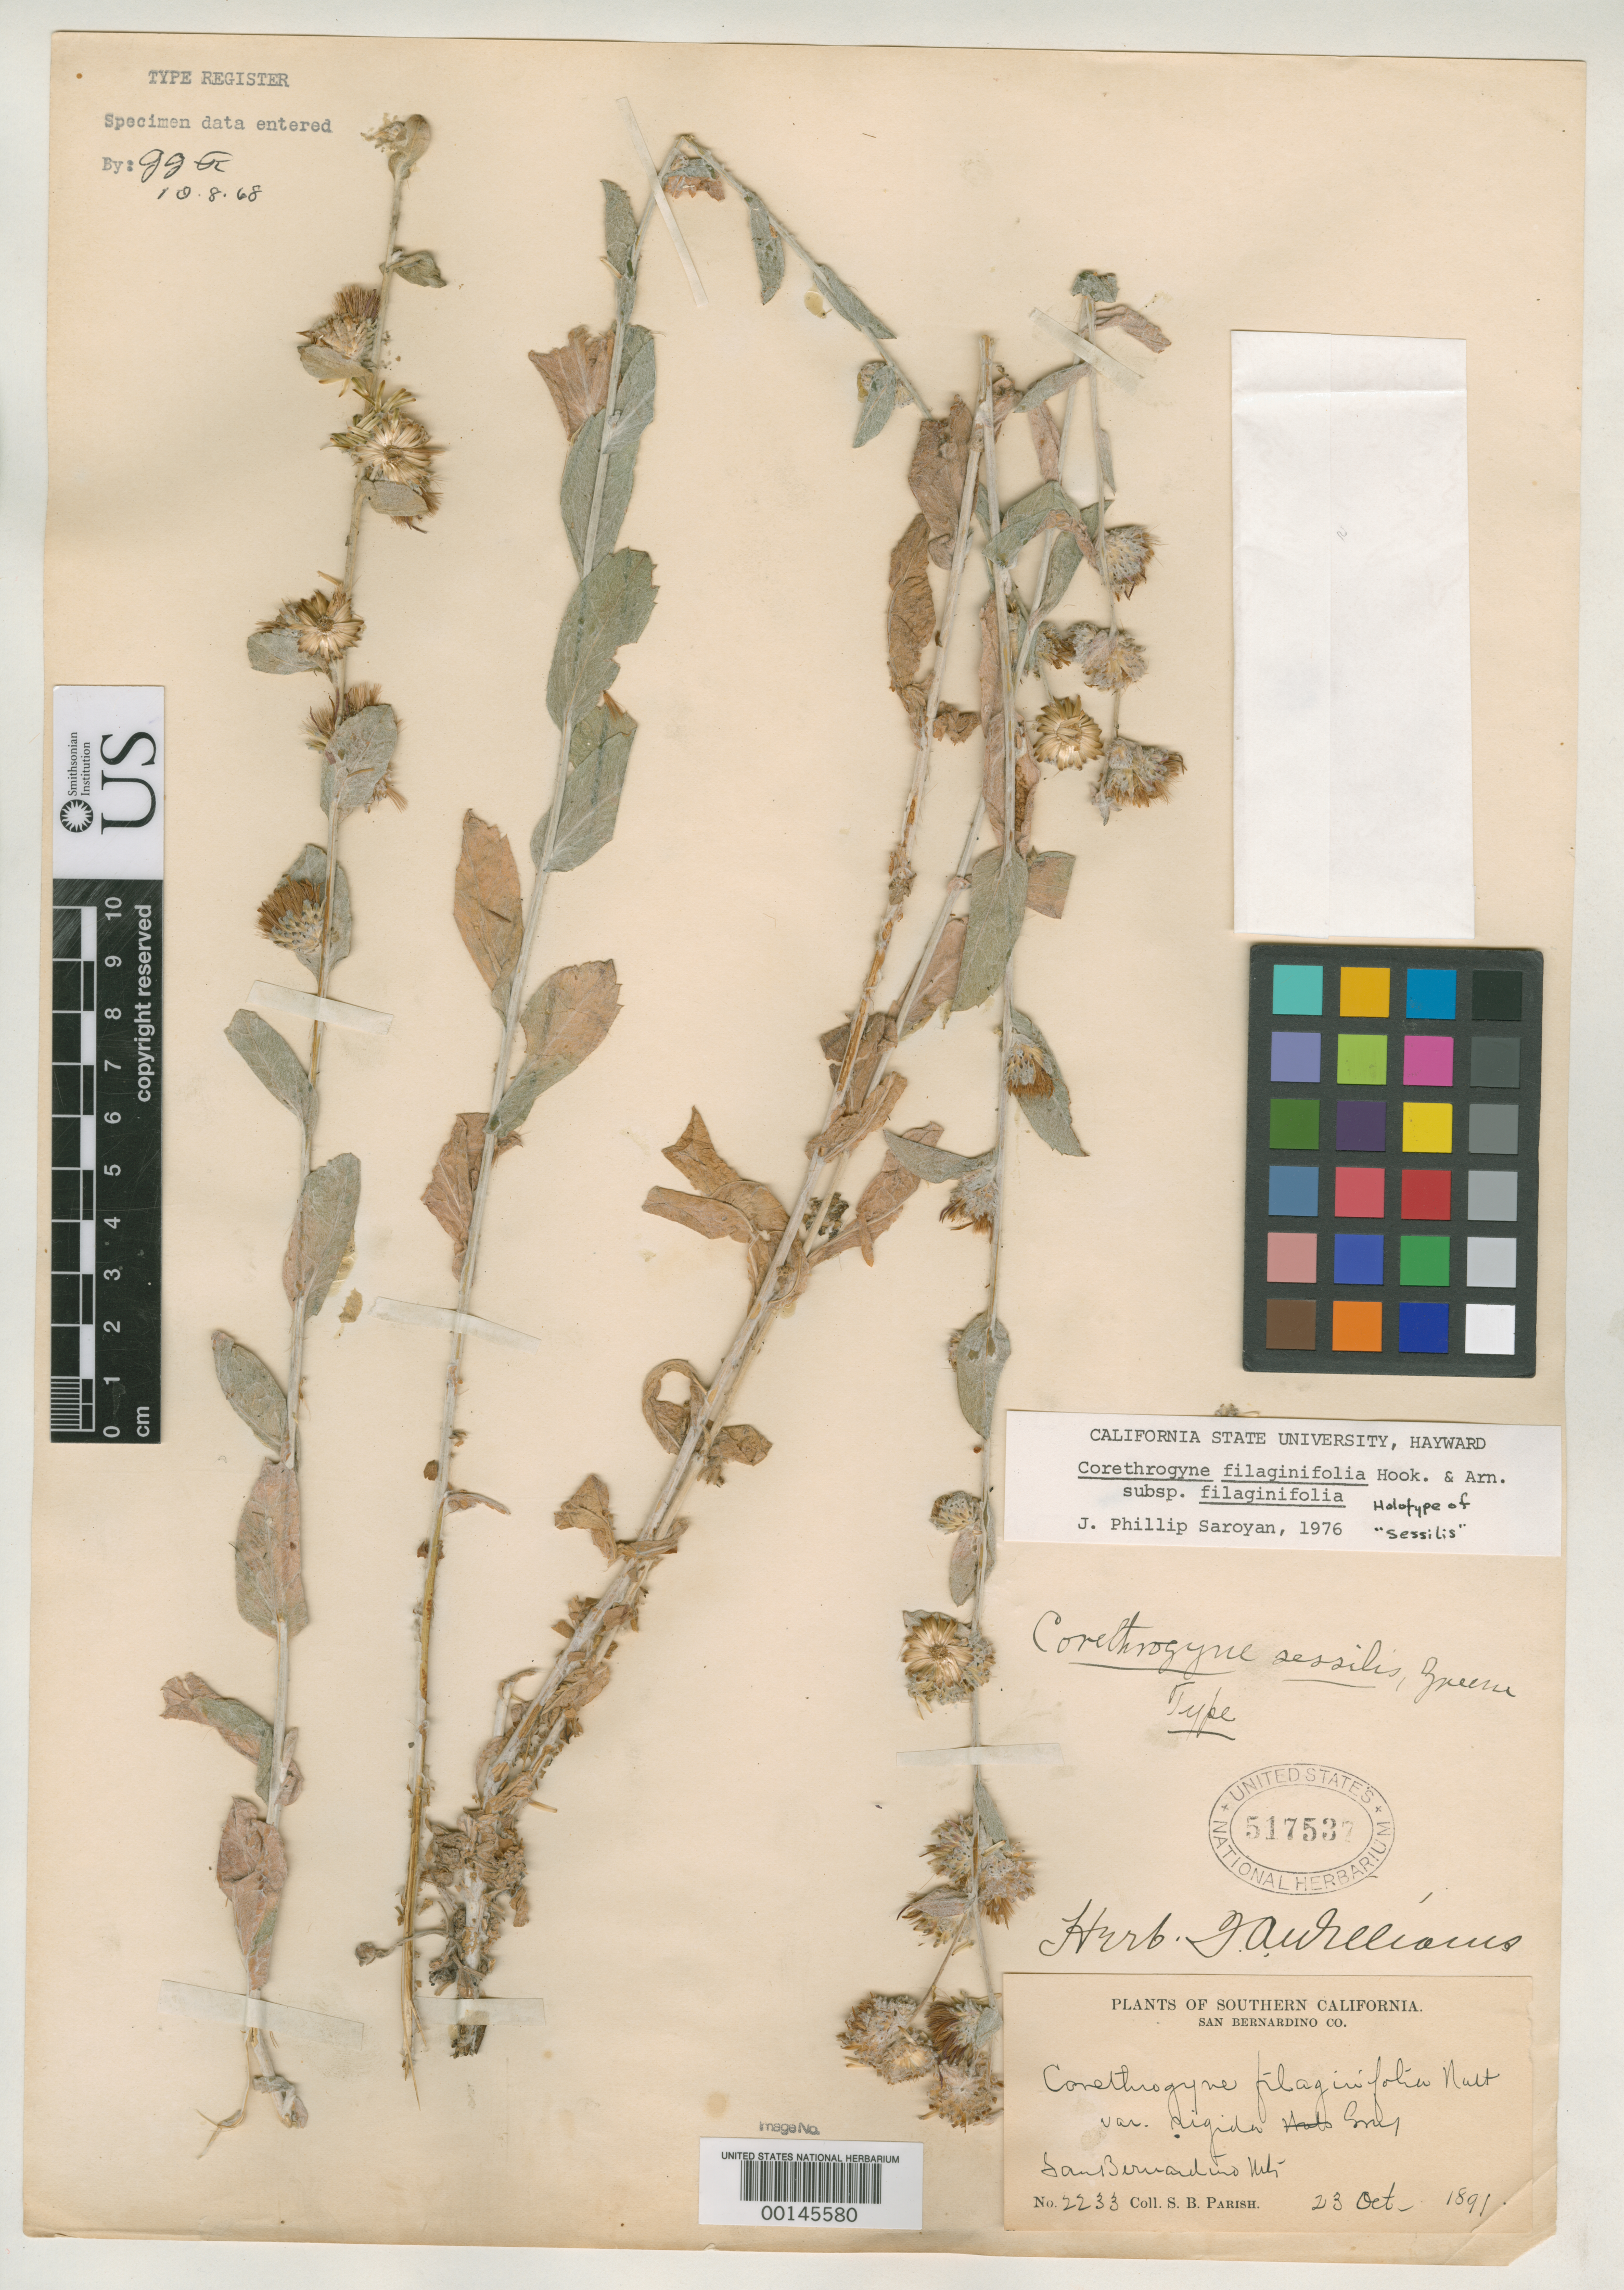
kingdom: Plantae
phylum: Tracheophyta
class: Magnoliopsida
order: Asterales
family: Asteraceae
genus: Corethrogyne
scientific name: Corethrogyne sessilis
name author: Greene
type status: Isotype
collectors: S. B. Parish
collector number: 2233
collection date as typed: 23 Oct 1891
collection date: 1891-10-23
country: United States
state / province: California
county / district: San Bernardino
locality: San Bernardino Mts.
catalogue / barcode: US 517537